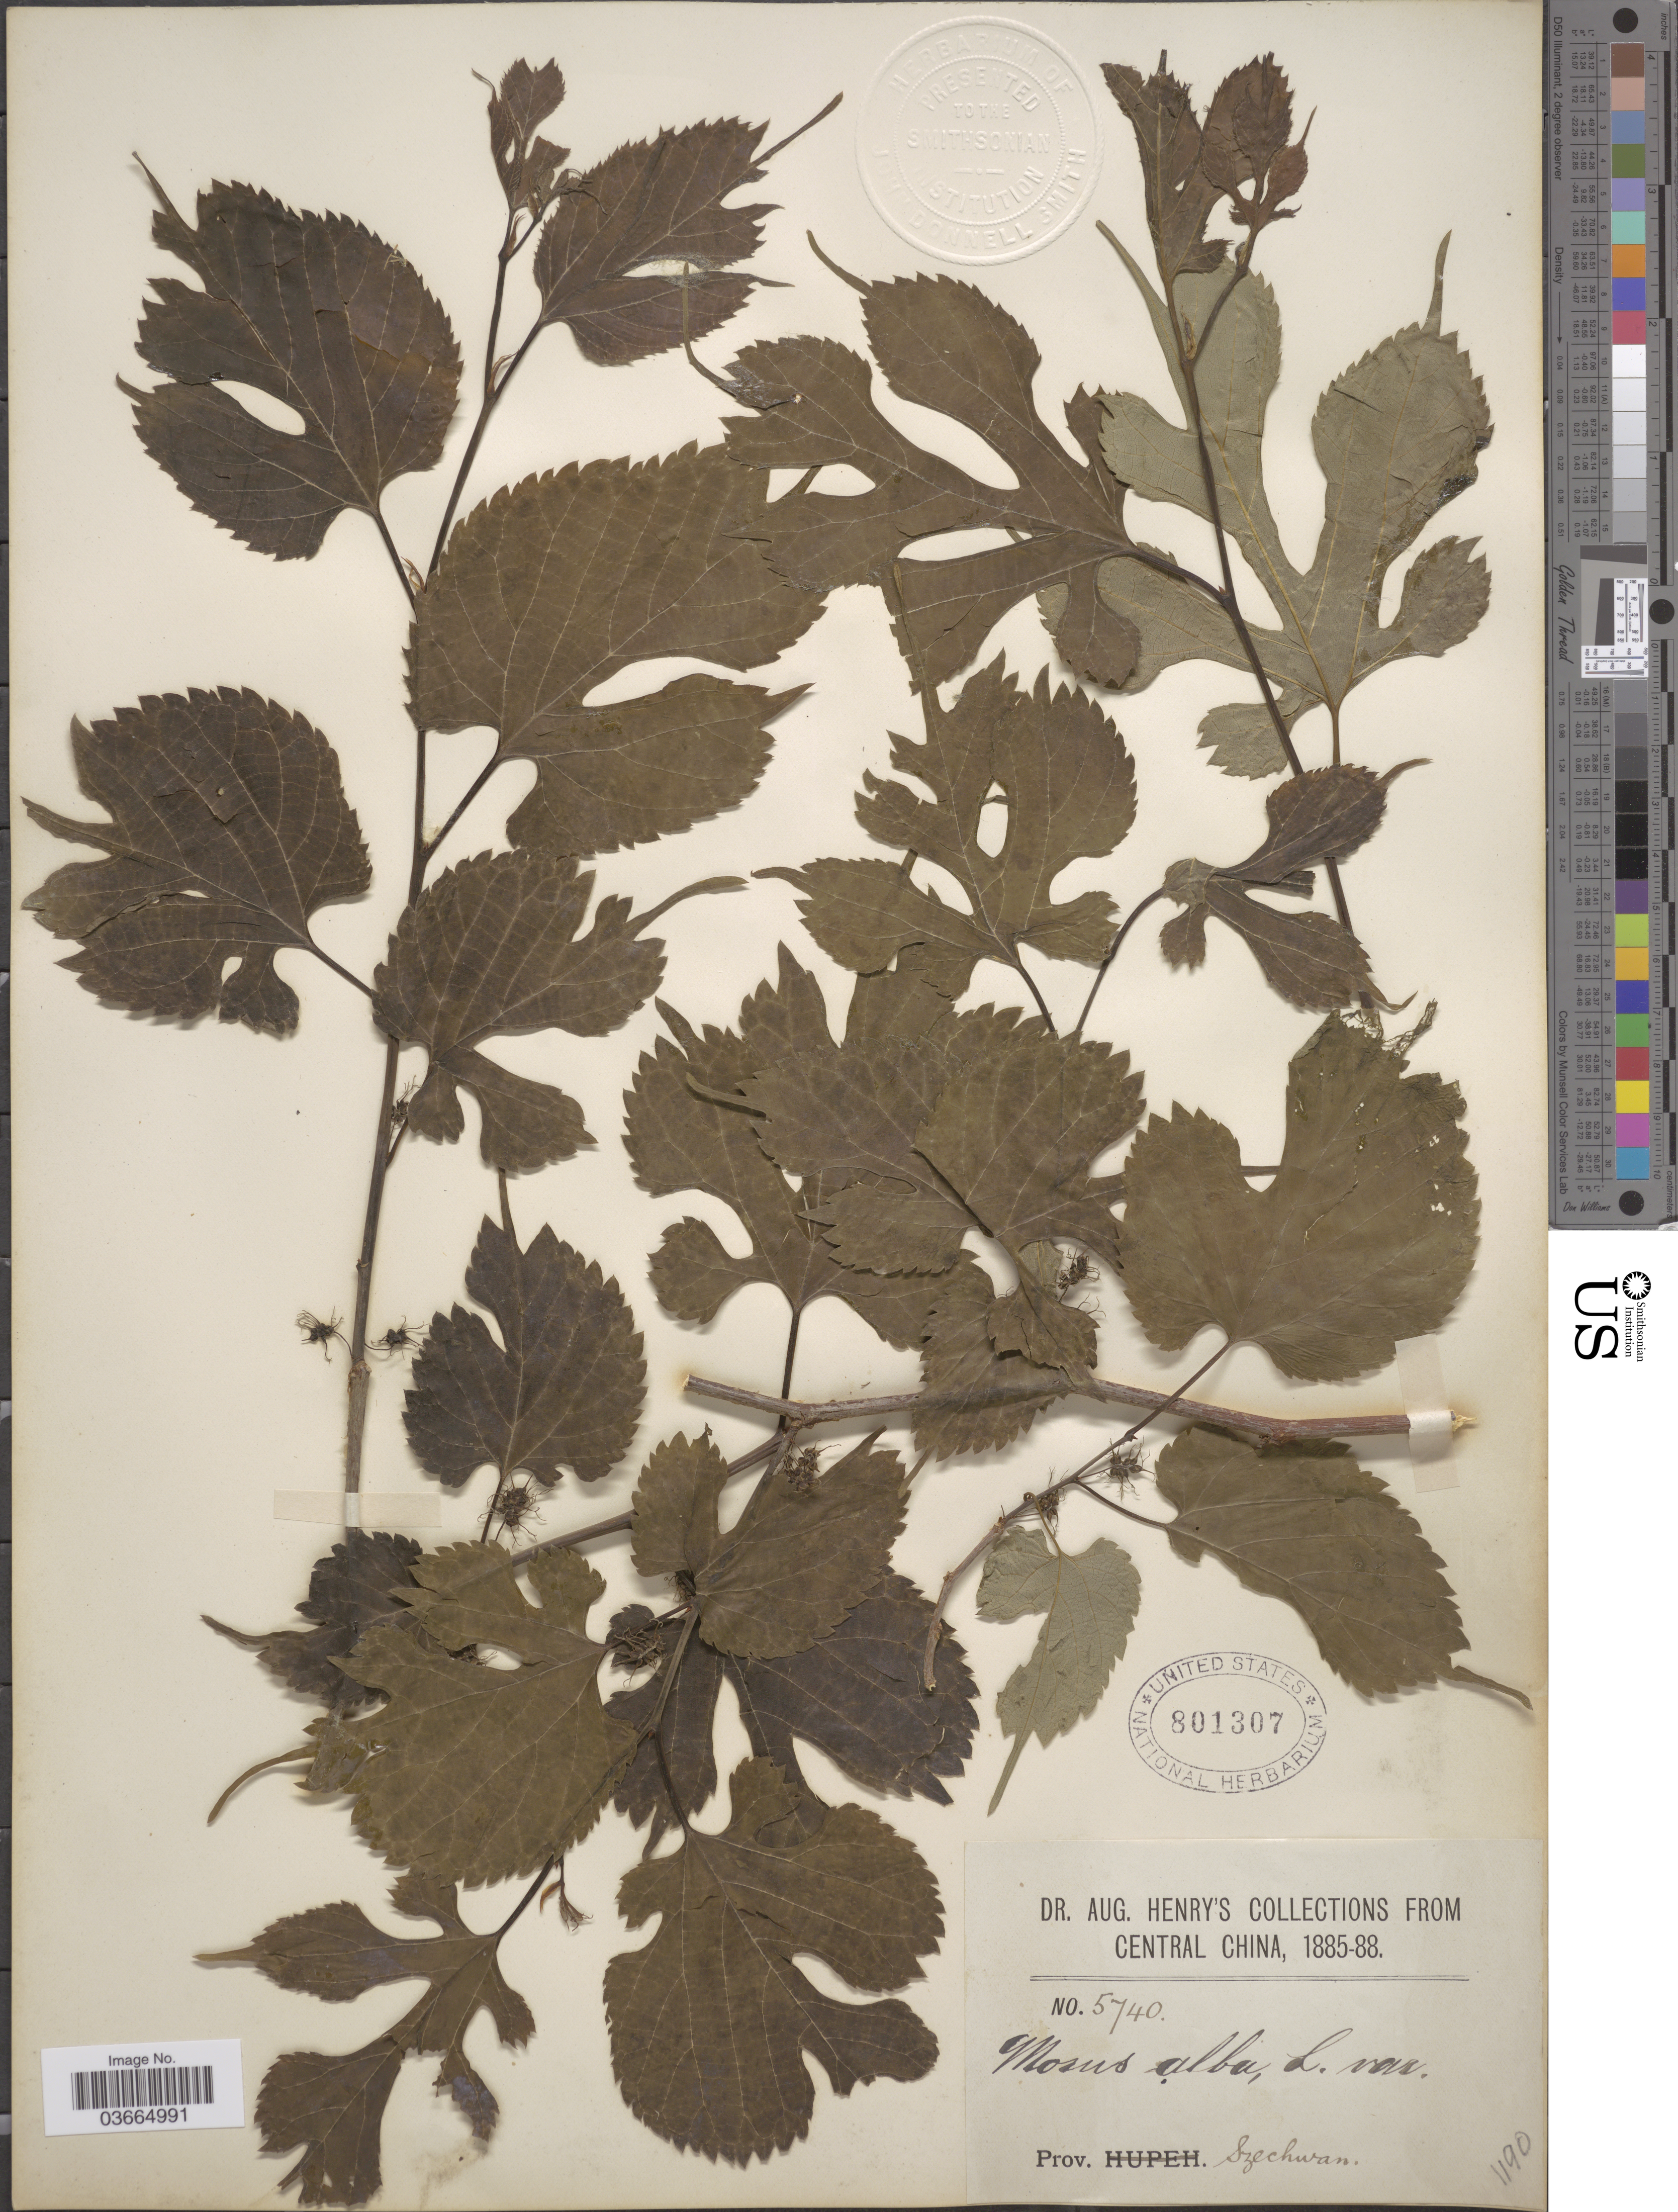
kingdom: Plantae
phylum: Tracheophyta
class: Magnoliopsida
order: Rosales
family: Moraceae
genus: Morus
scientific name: Morus alba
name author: L.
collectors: A. Henry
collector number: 5740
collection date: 1885/1888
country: China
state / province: Sichuan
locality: Central China. Prov. Szechwan.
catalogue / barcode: US 801307